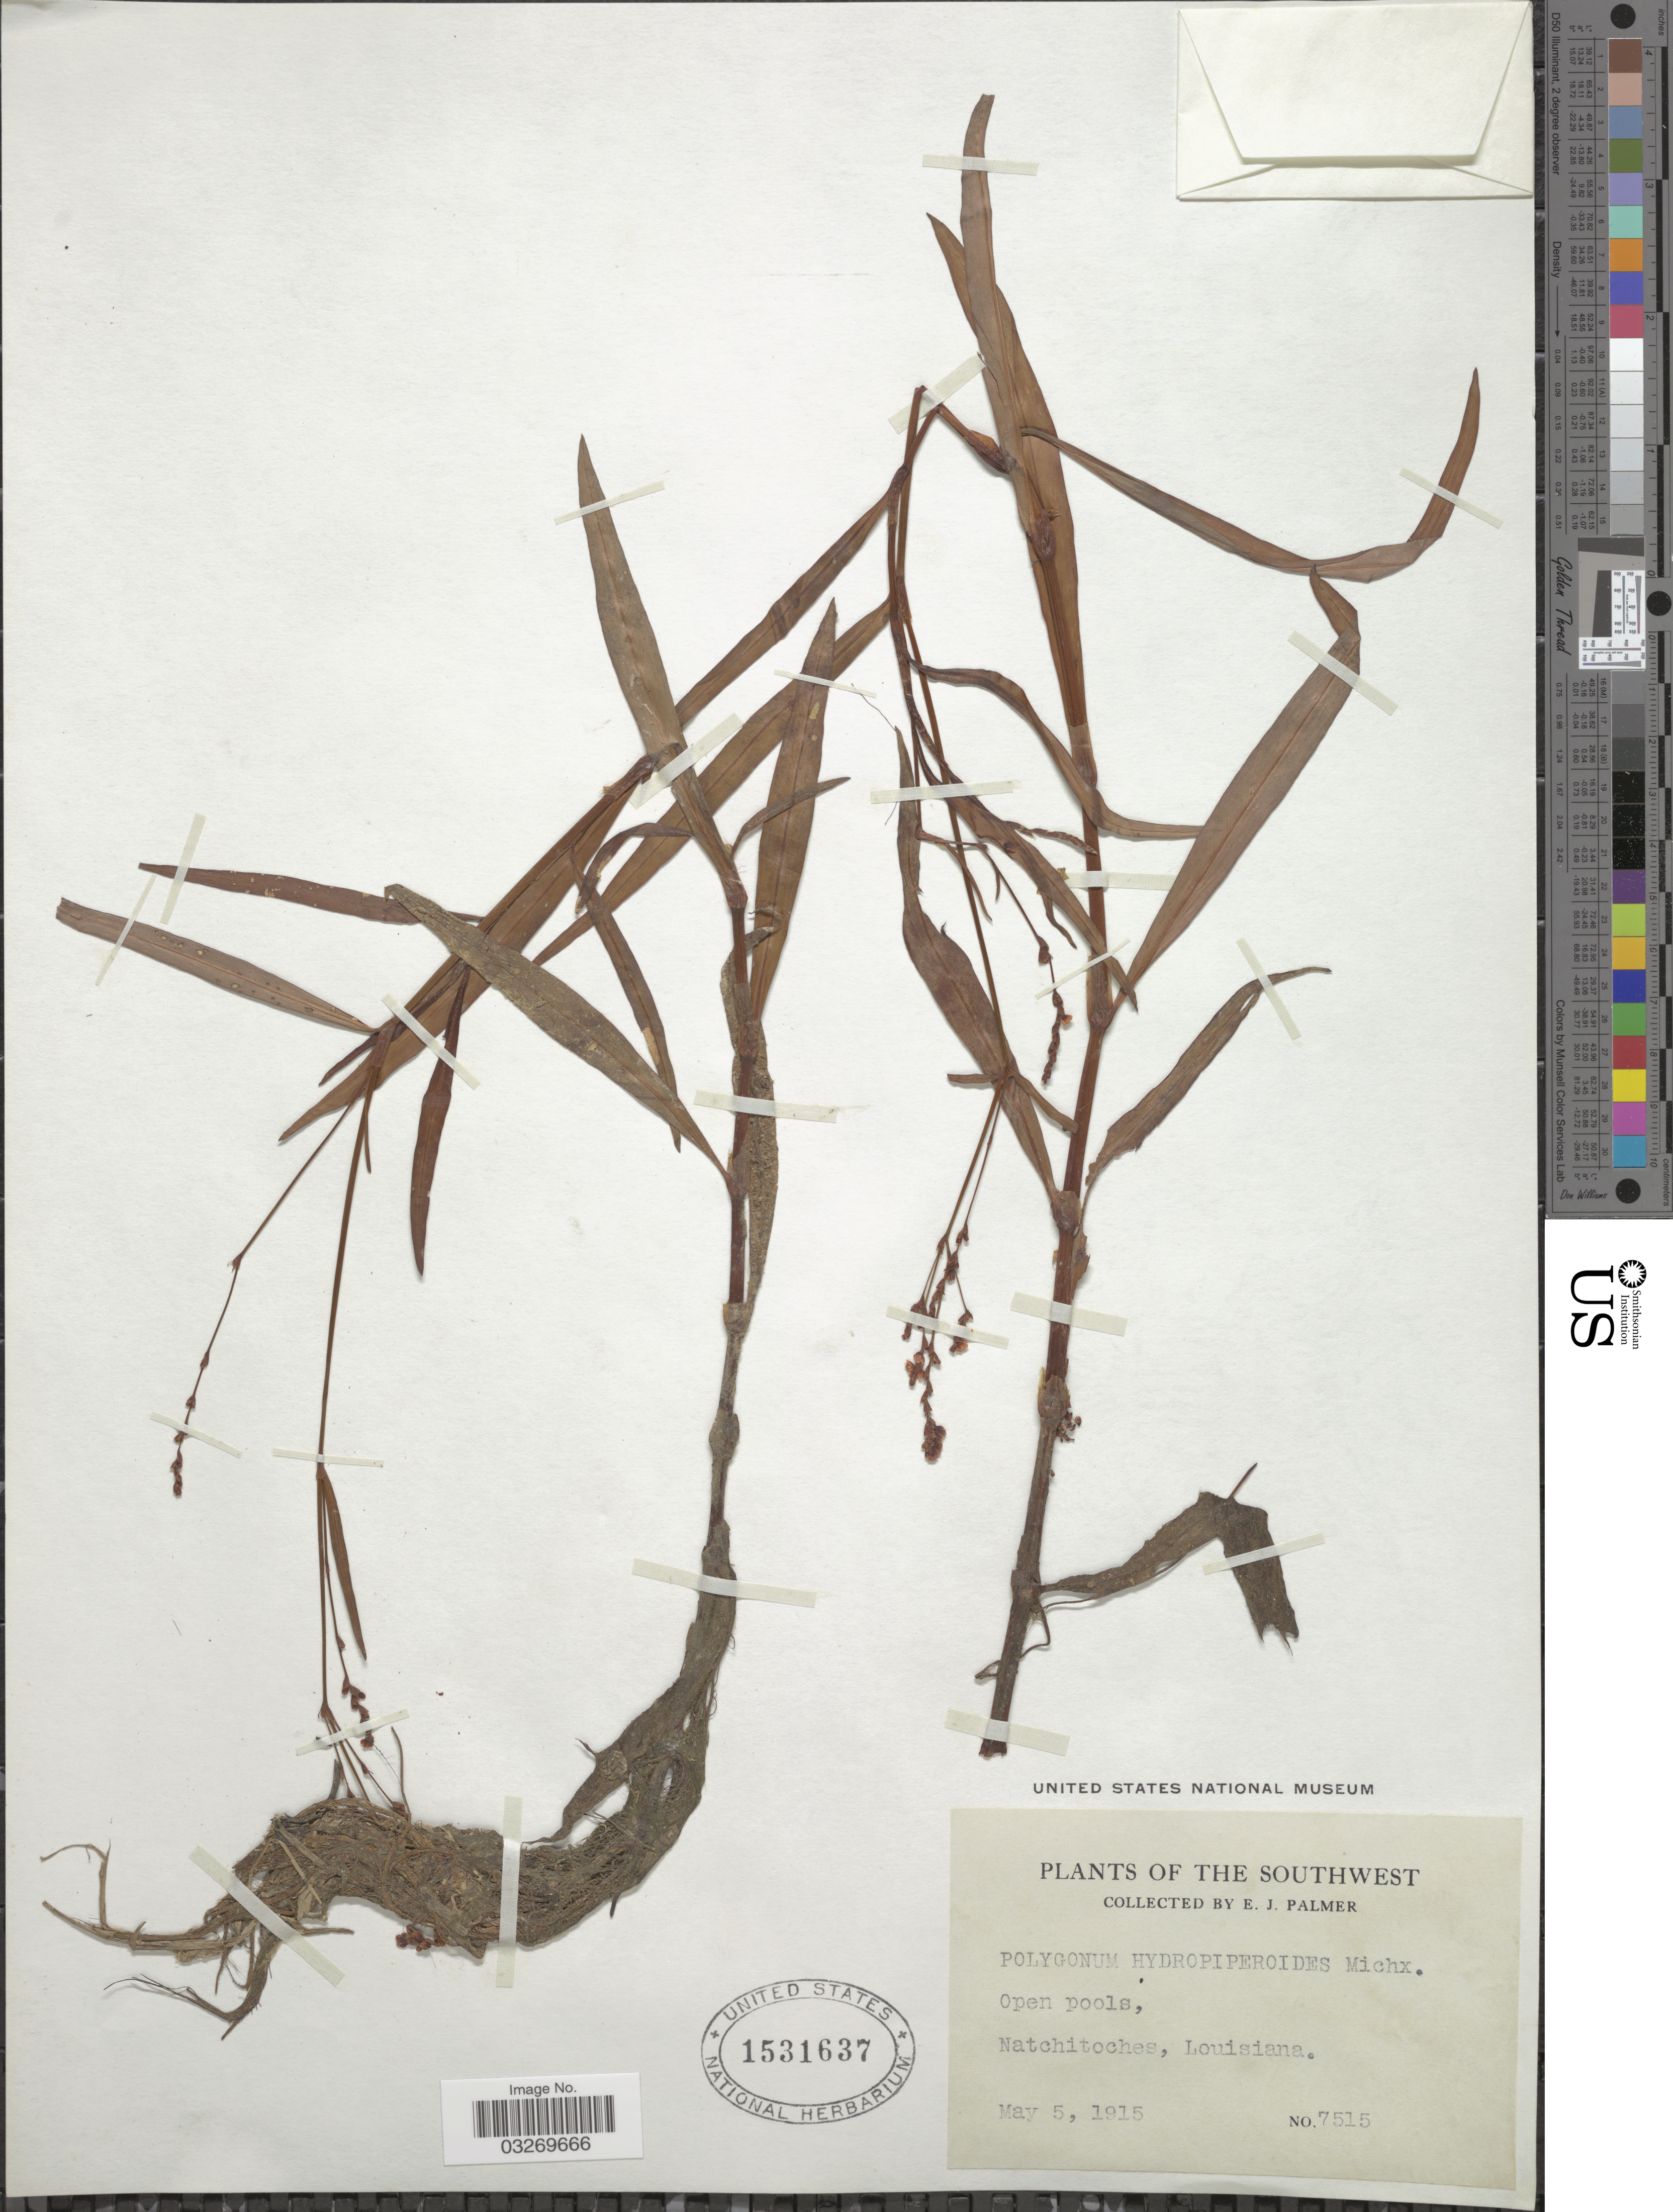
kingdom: Plantae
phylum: Tracheophyta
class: Magnoliopsida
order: Caryophyllales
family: Polygonaceae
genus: Persicaria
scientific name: Persicaria hydropiperoides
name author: (Michx.) Small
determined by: Atha, D. E.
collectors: E. J. Palmer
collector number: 7515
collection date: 1915-05-05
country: United States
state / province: Louisiana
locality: The Southwest, Natchitoches.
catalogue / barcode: US 1531637